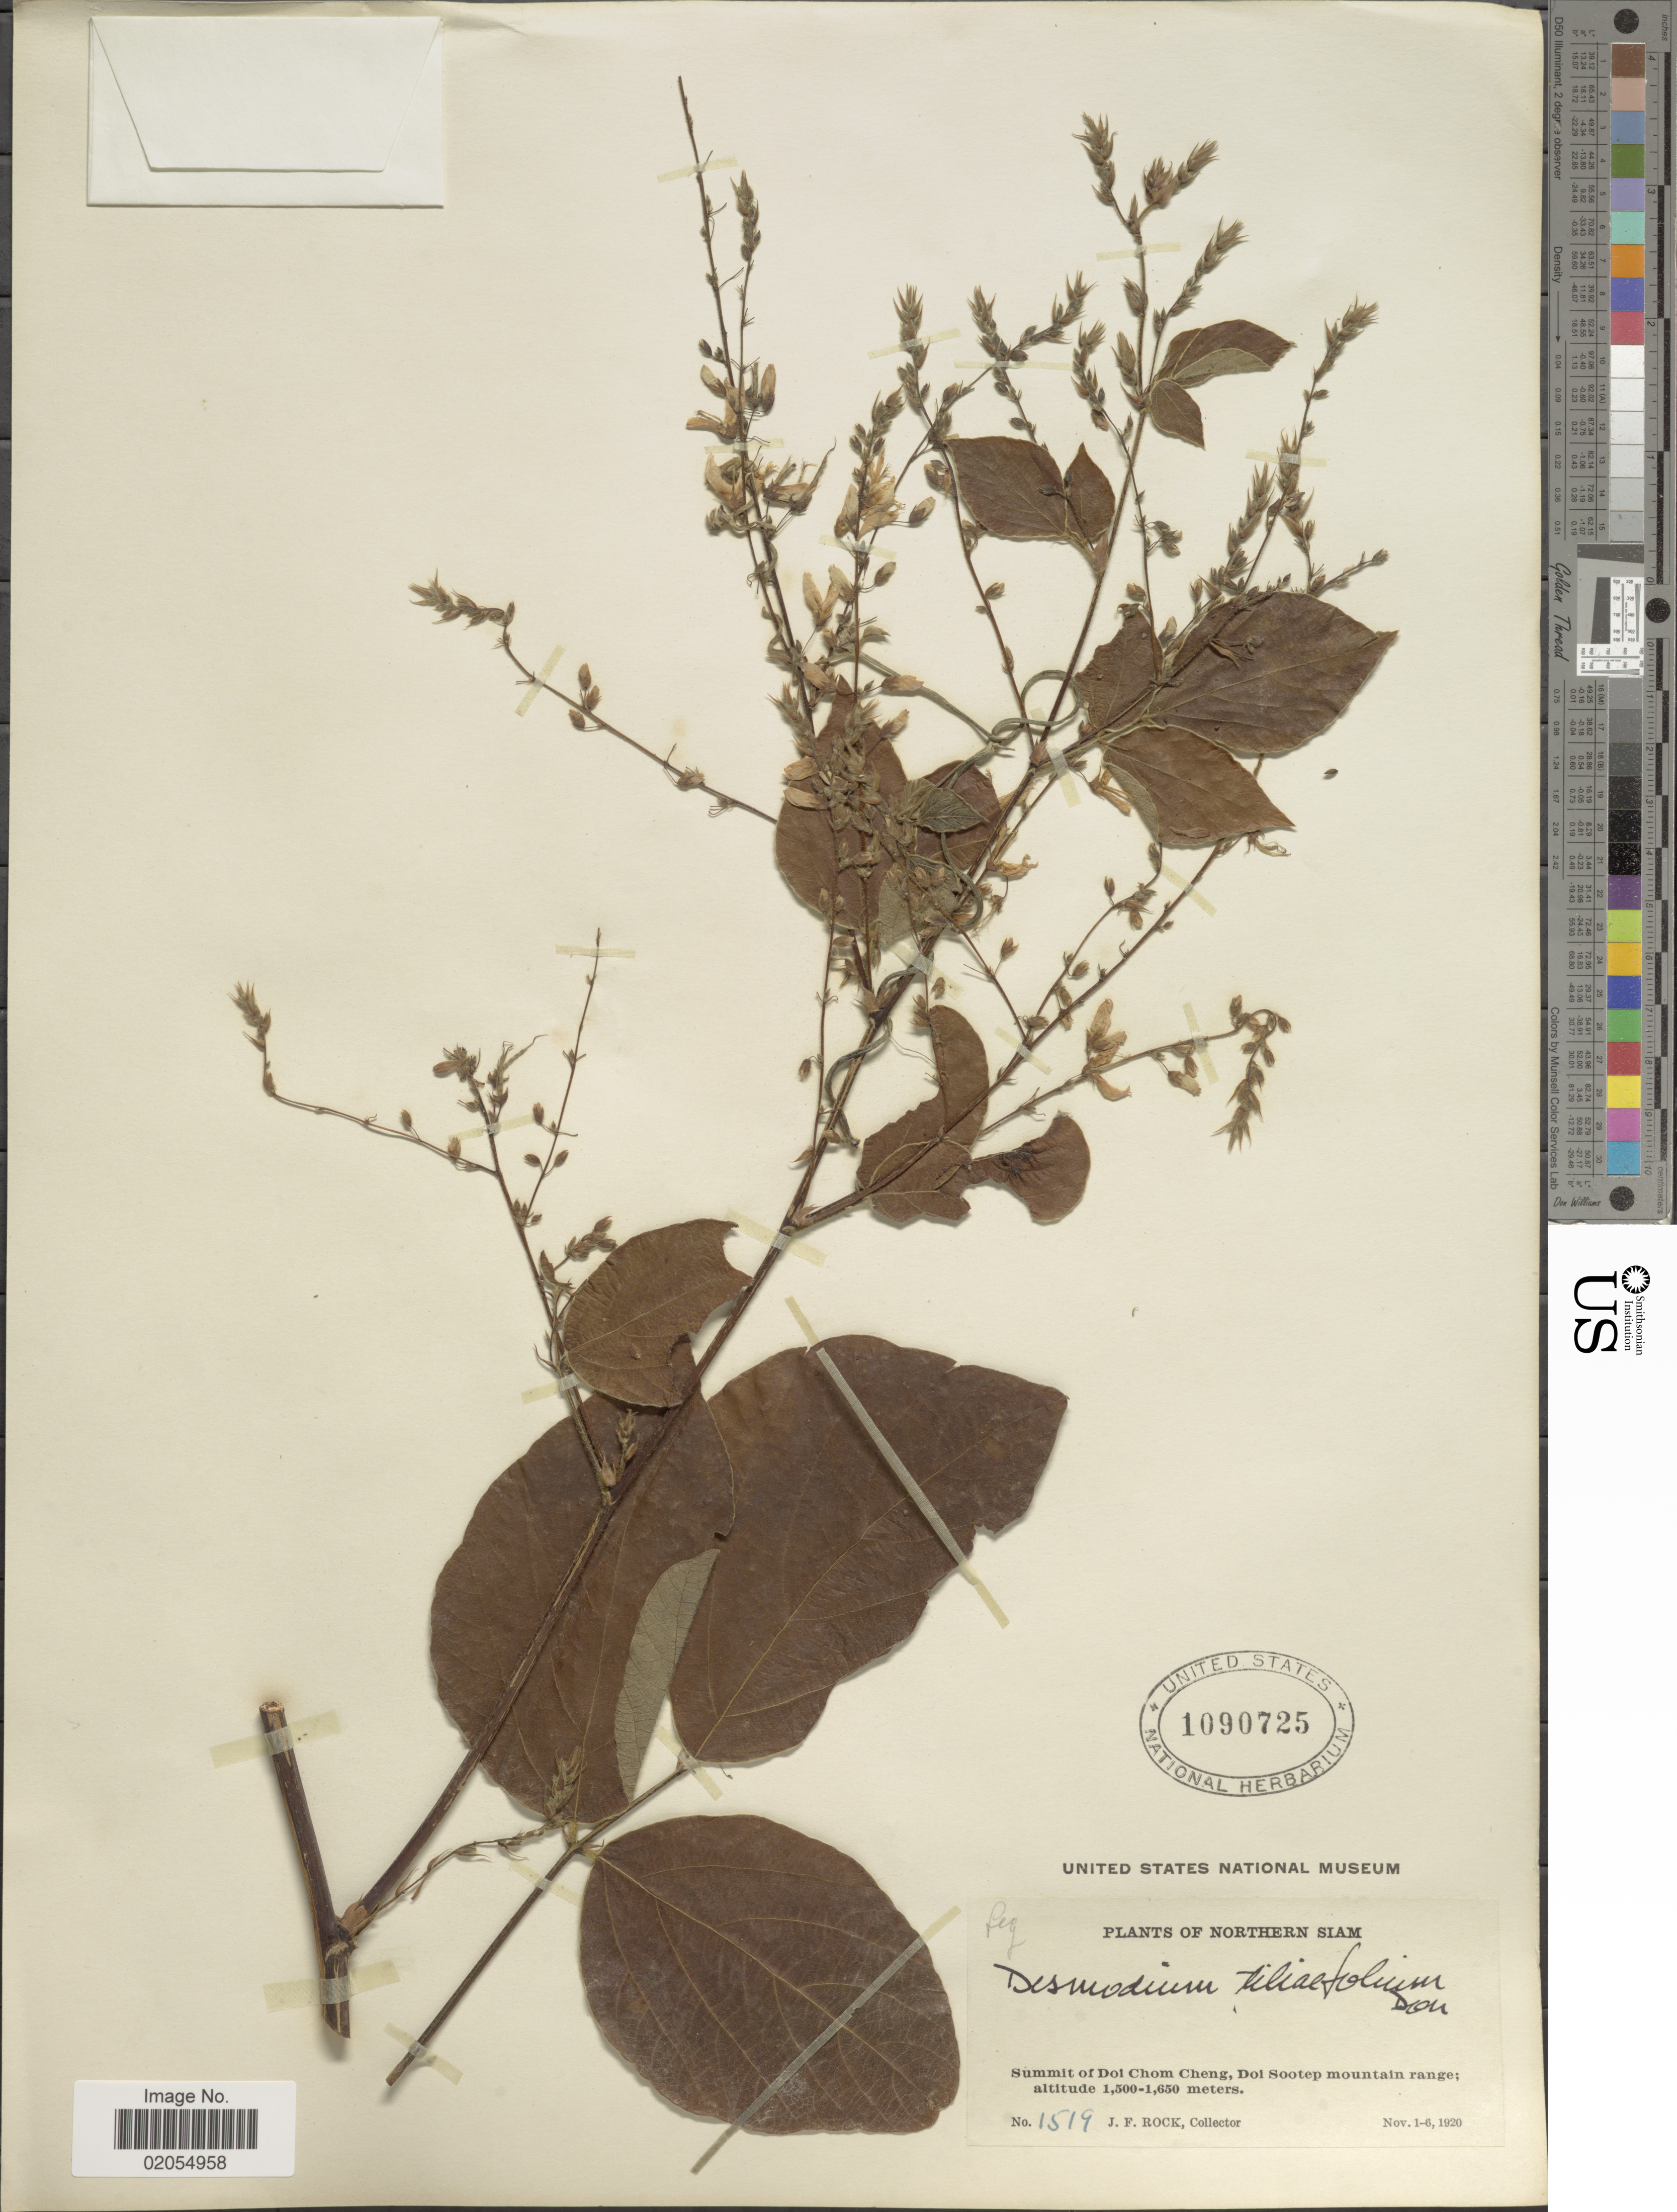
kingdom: Plantae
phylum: Tracheophyta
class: Magnoliopsida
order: Fabales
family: Fabaceae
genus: Sunhangia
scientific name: Sunhangia elegans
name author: (DC.) H. Ohashi & K. Ohashi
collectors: J. Rock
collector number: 1519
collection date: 1920-11-01/1920-11-06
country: Thailand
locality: Northern Siam, Summit of Doi Chom Cheng, Doi Sootep Mountain range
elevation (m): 1500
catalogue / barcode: US 1090725